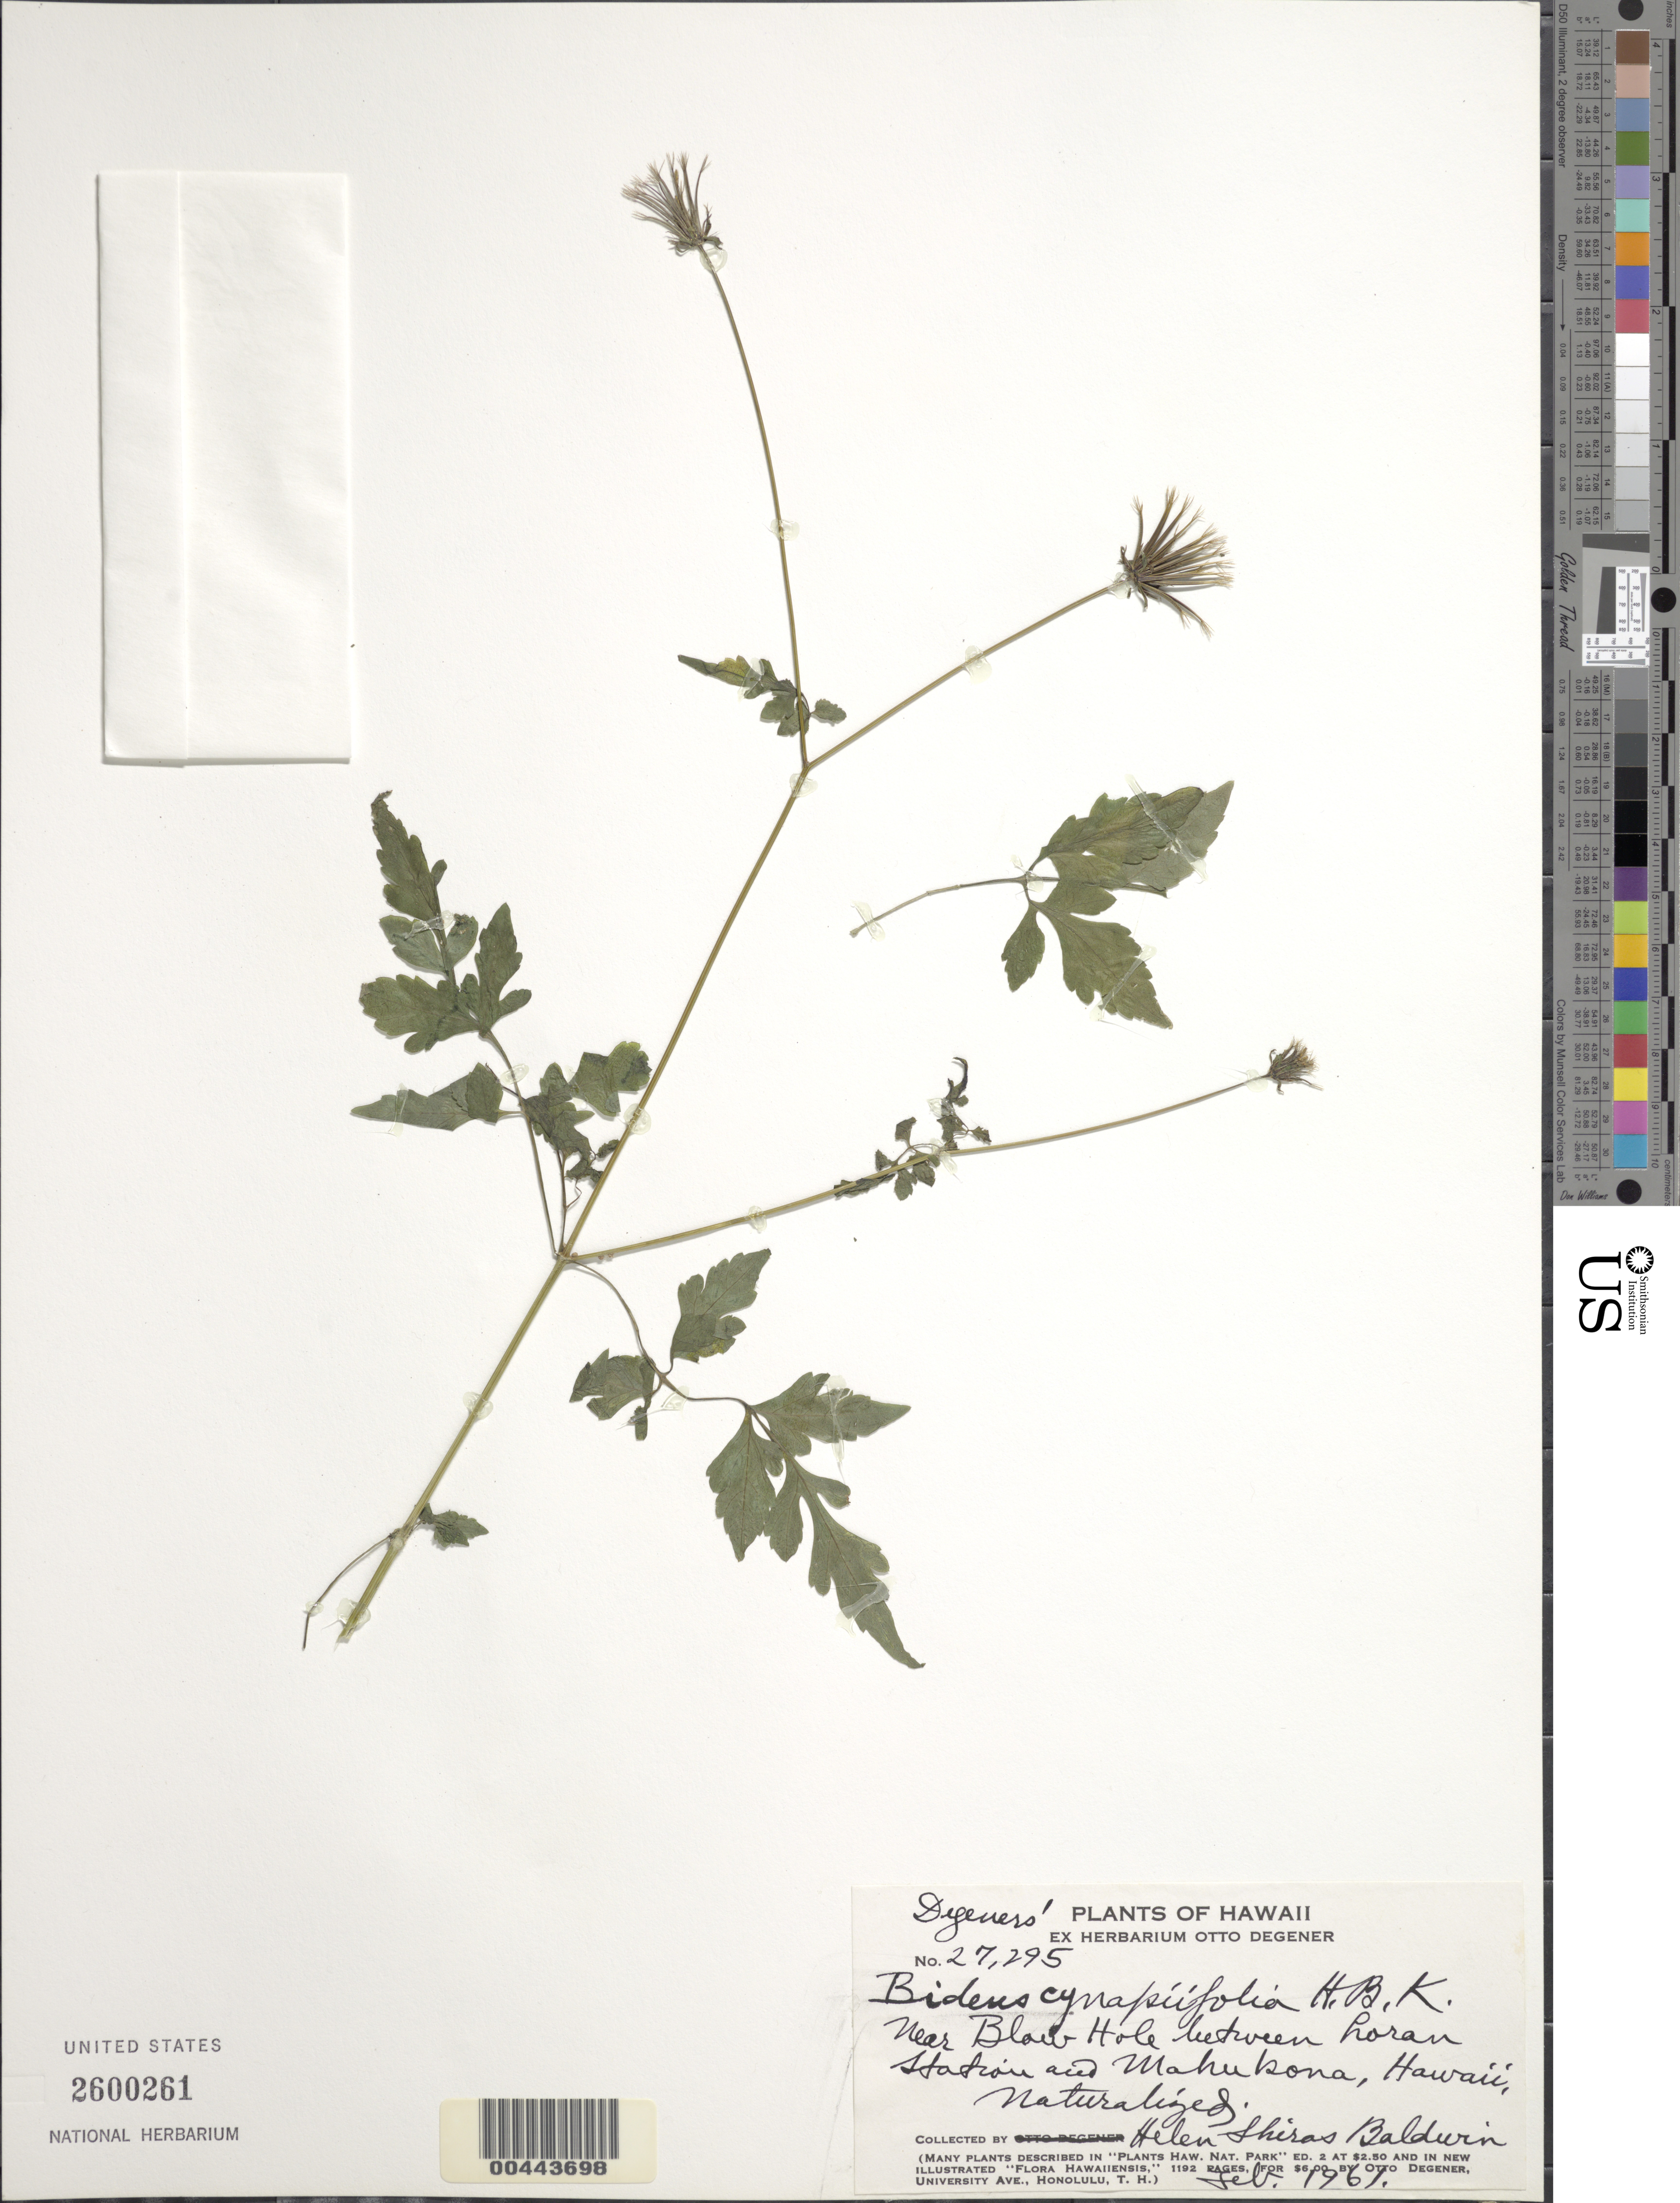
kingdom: Plantae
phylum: Tracheophyta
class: Magnoliopsida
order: Asterales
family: Asteraceae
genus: Bidens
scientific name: Bidens cynapiifolia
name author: Kunth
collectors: H. S. Baldwin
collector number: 27295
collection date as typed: Feb 1961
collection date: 1961-02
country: United States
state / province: Hawaii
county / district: Hawaii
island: Hawaii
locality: Near Blow Hole between Loran Station and Mahukona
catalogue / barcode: US 2600261